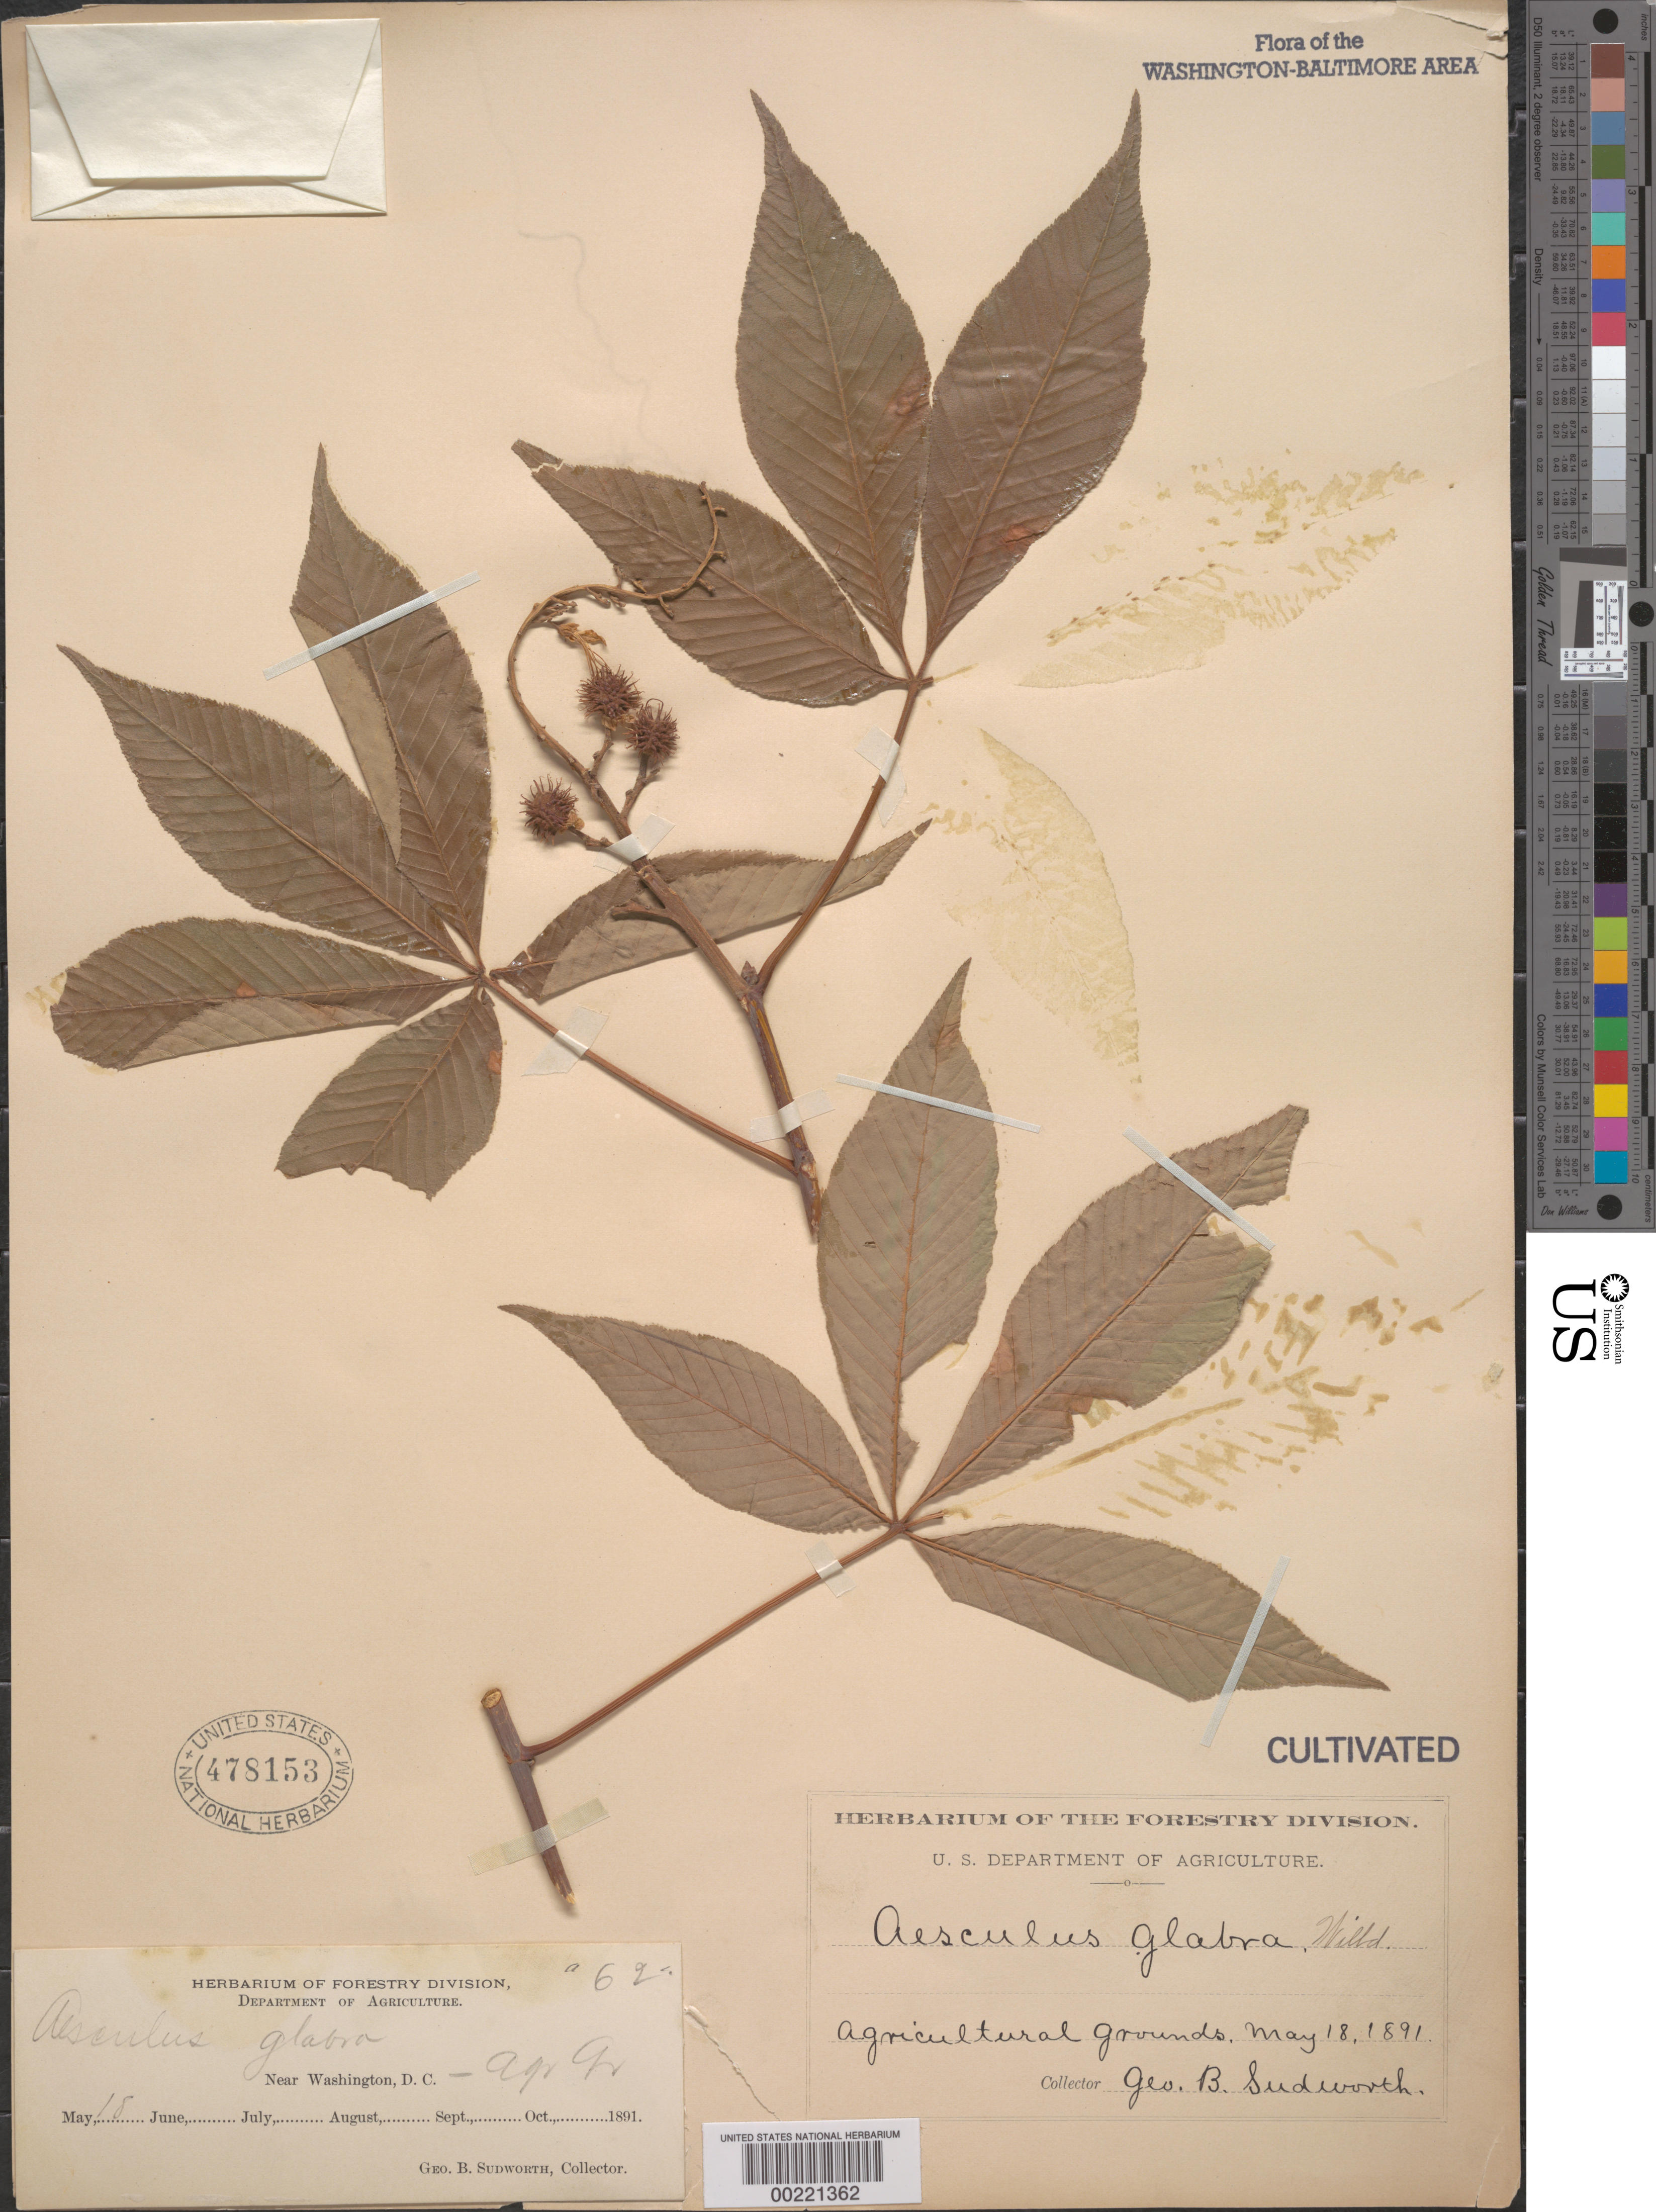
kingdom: Plantae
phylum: Tracheophyta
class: Magnoliopsida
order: Sapindales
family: Sapindaceae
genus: Aesculus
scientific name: Aesculus glabra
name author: Willd.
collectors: G. B. Sudworth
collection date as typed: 18 May 1891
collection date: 1891-05-18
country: United States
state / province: District of Columbia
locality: Department of Agriculture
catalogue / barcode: US 478153